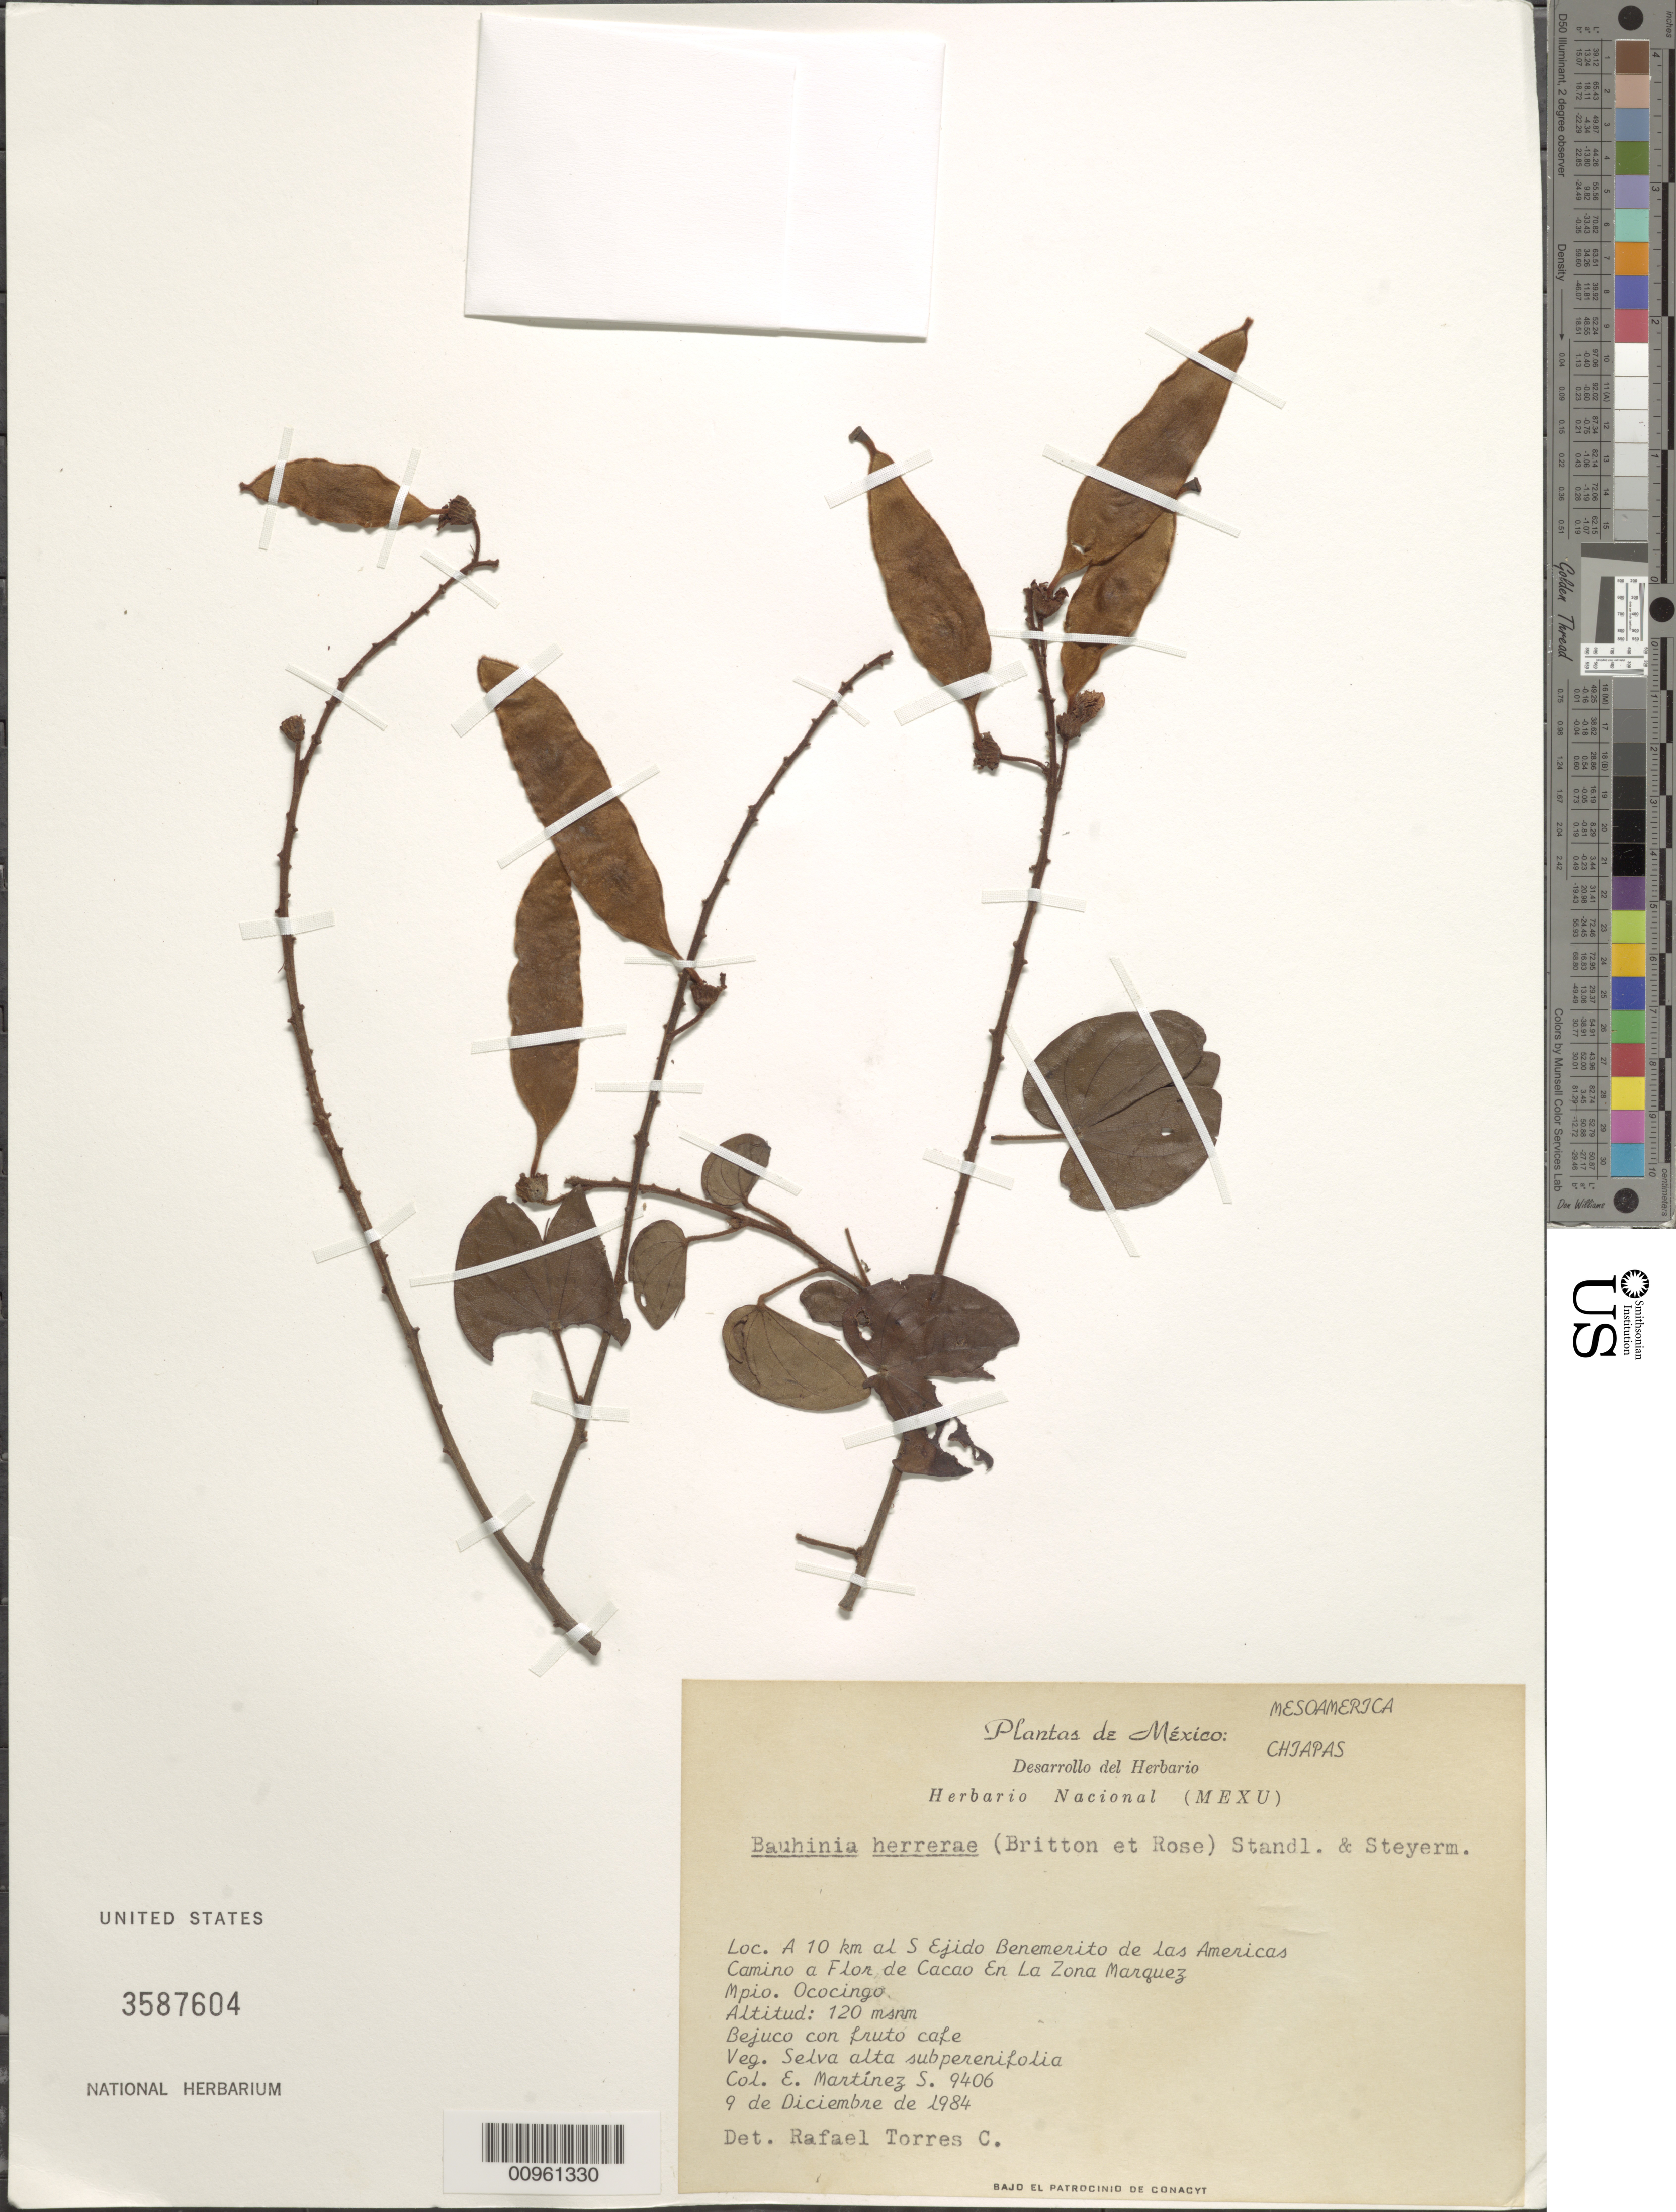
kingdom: Plantae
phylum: Tracheophyta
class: Magnoliopsida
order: Fabales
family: Fabaceae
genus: Bauhinia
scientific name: Bauhinia herrerae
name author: (Britton & Rose) Standl. & Steyerm.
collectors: E. M. Martínez S.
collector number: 9406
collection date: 1984-12-09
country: Mexico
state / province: Chiapas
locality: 10 km al S Ejido Benemerito de las Americas Camino a Flor de Cacao En La Zona Marquez, Mpio. Ococingo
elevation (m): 120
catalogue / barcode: US 3587604